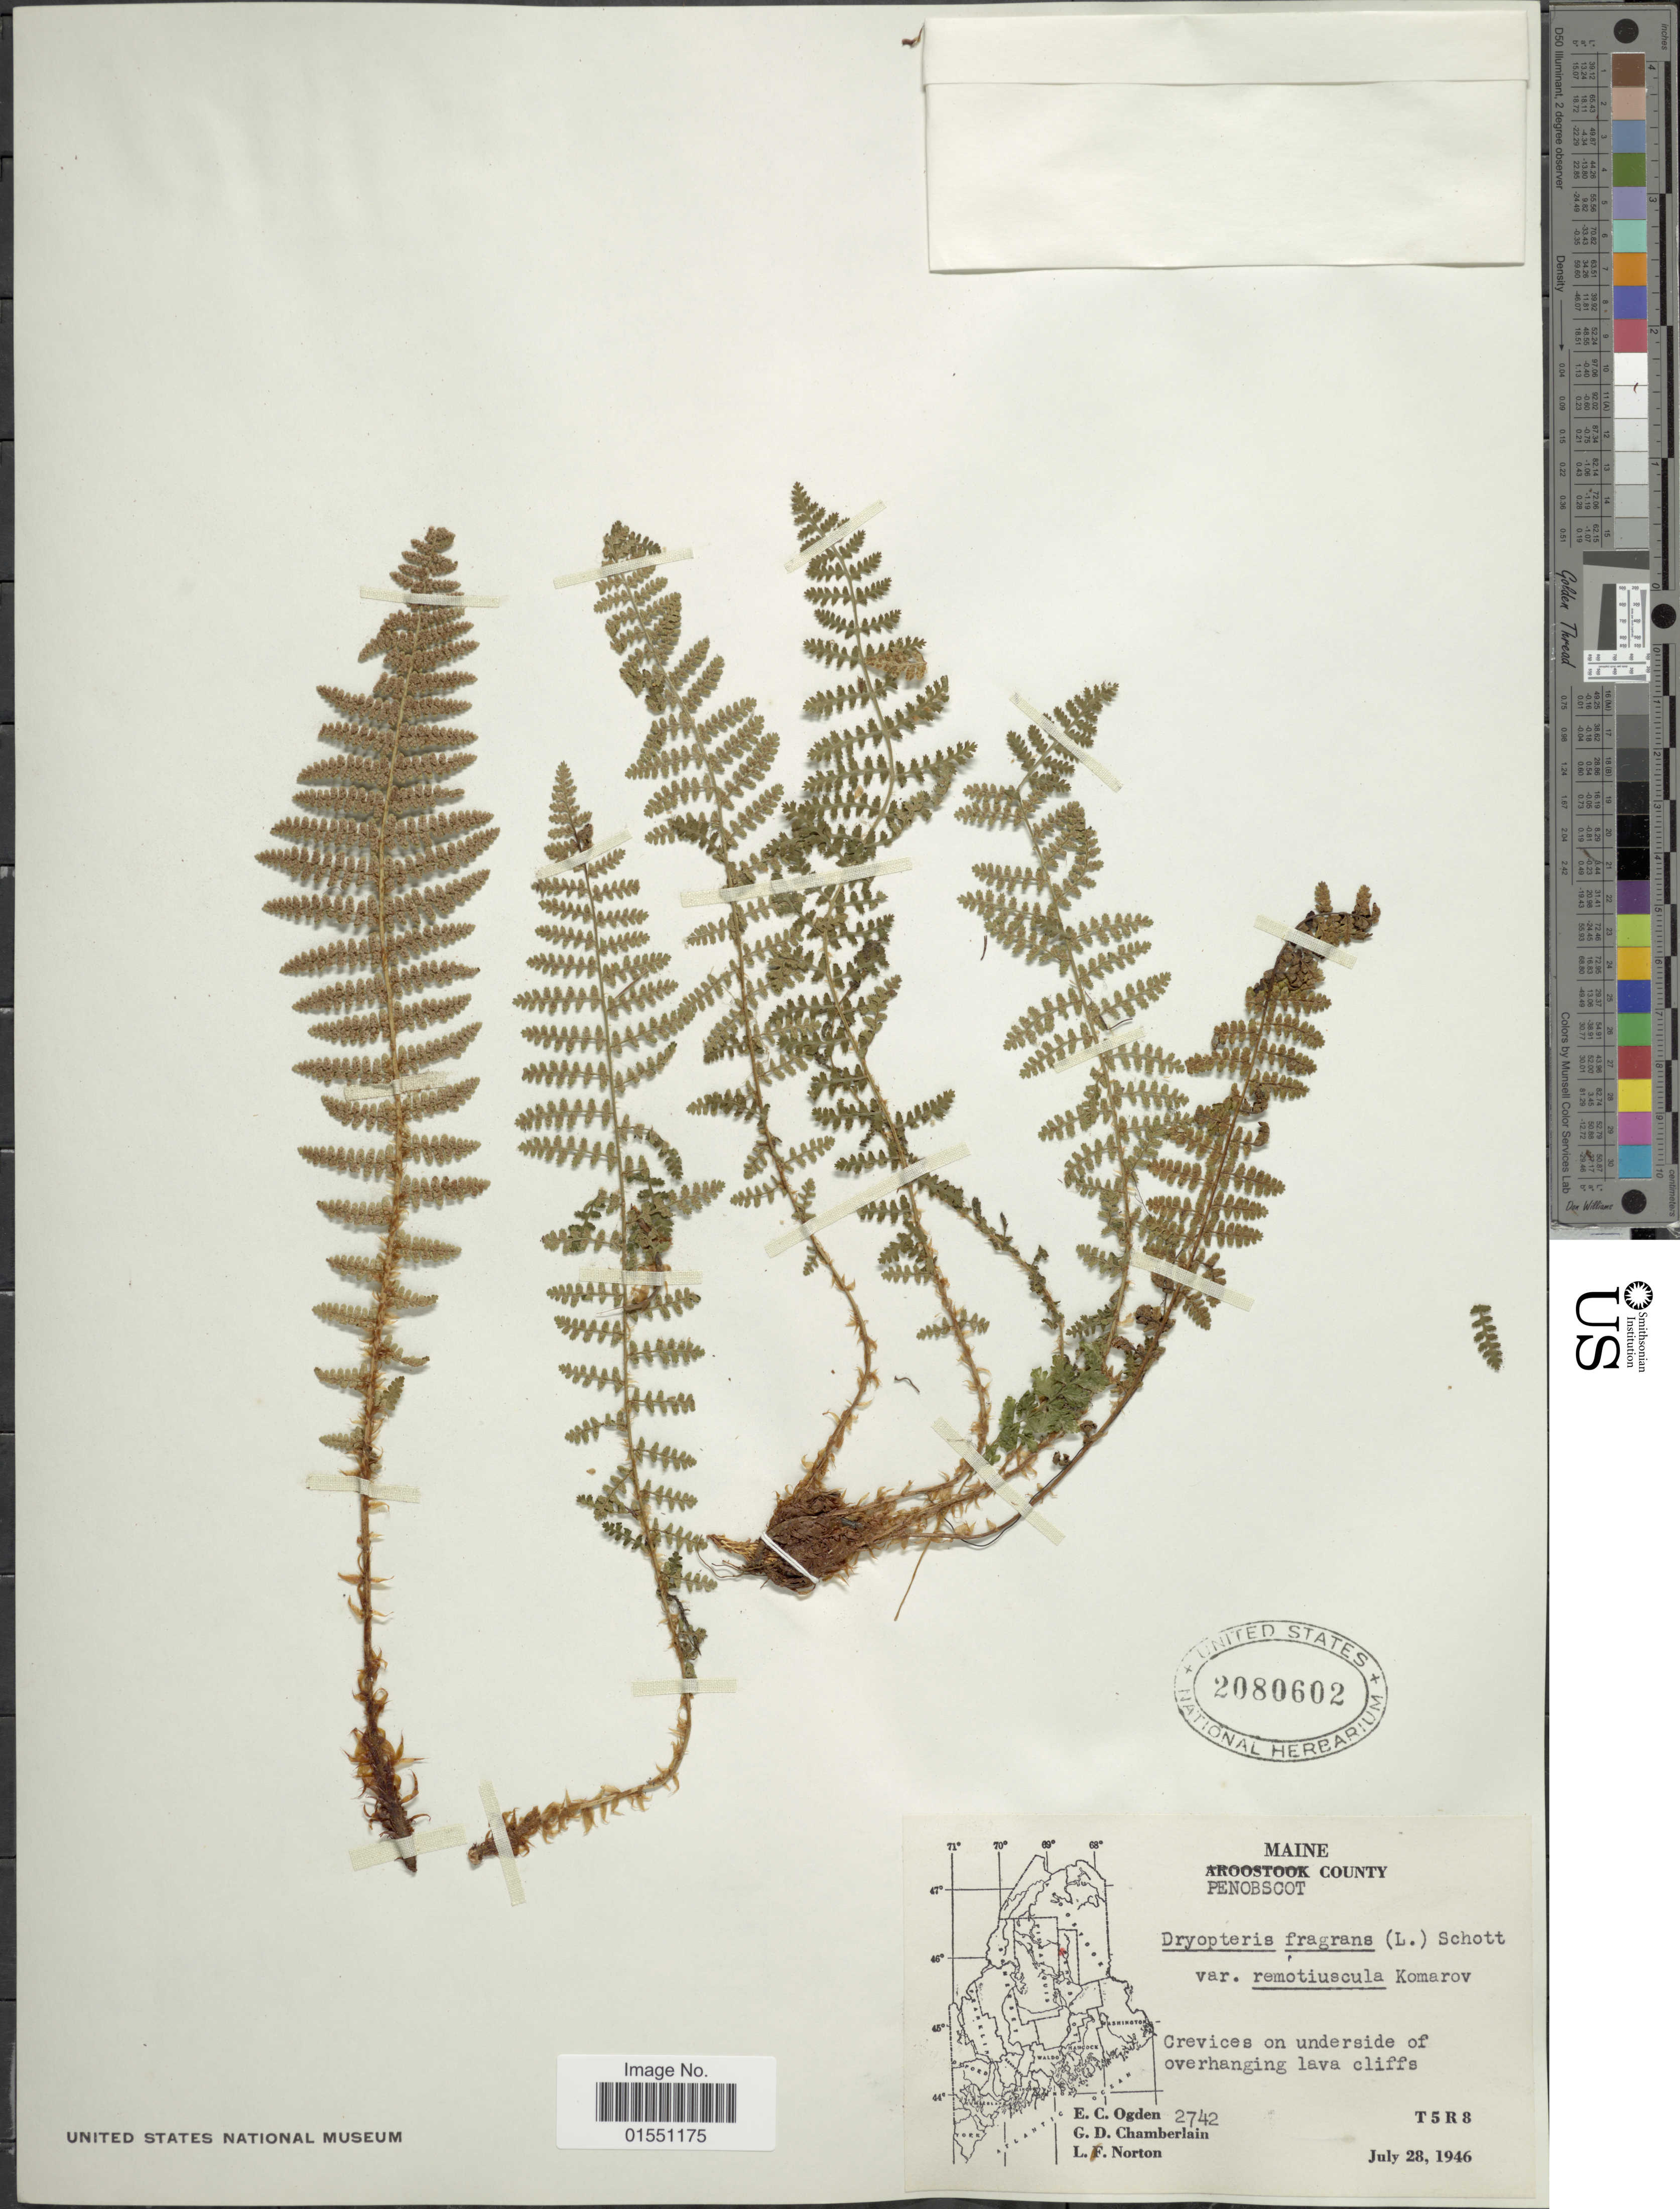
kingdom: Plantae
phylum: Tracheophyta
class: Polypodiopsida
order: Polypodiales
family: Dryopteridaceae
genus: Dryopteris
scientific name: Dryopteris fragrans var. hookeriana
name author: A. Prince ex Weath.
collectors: E. Ogden, G. D. Chamberlain & L. Norton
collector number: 2742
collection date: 1946-07-28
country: United States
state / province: Maine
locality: Penobscot County. T5R8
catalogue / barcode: US 2080602